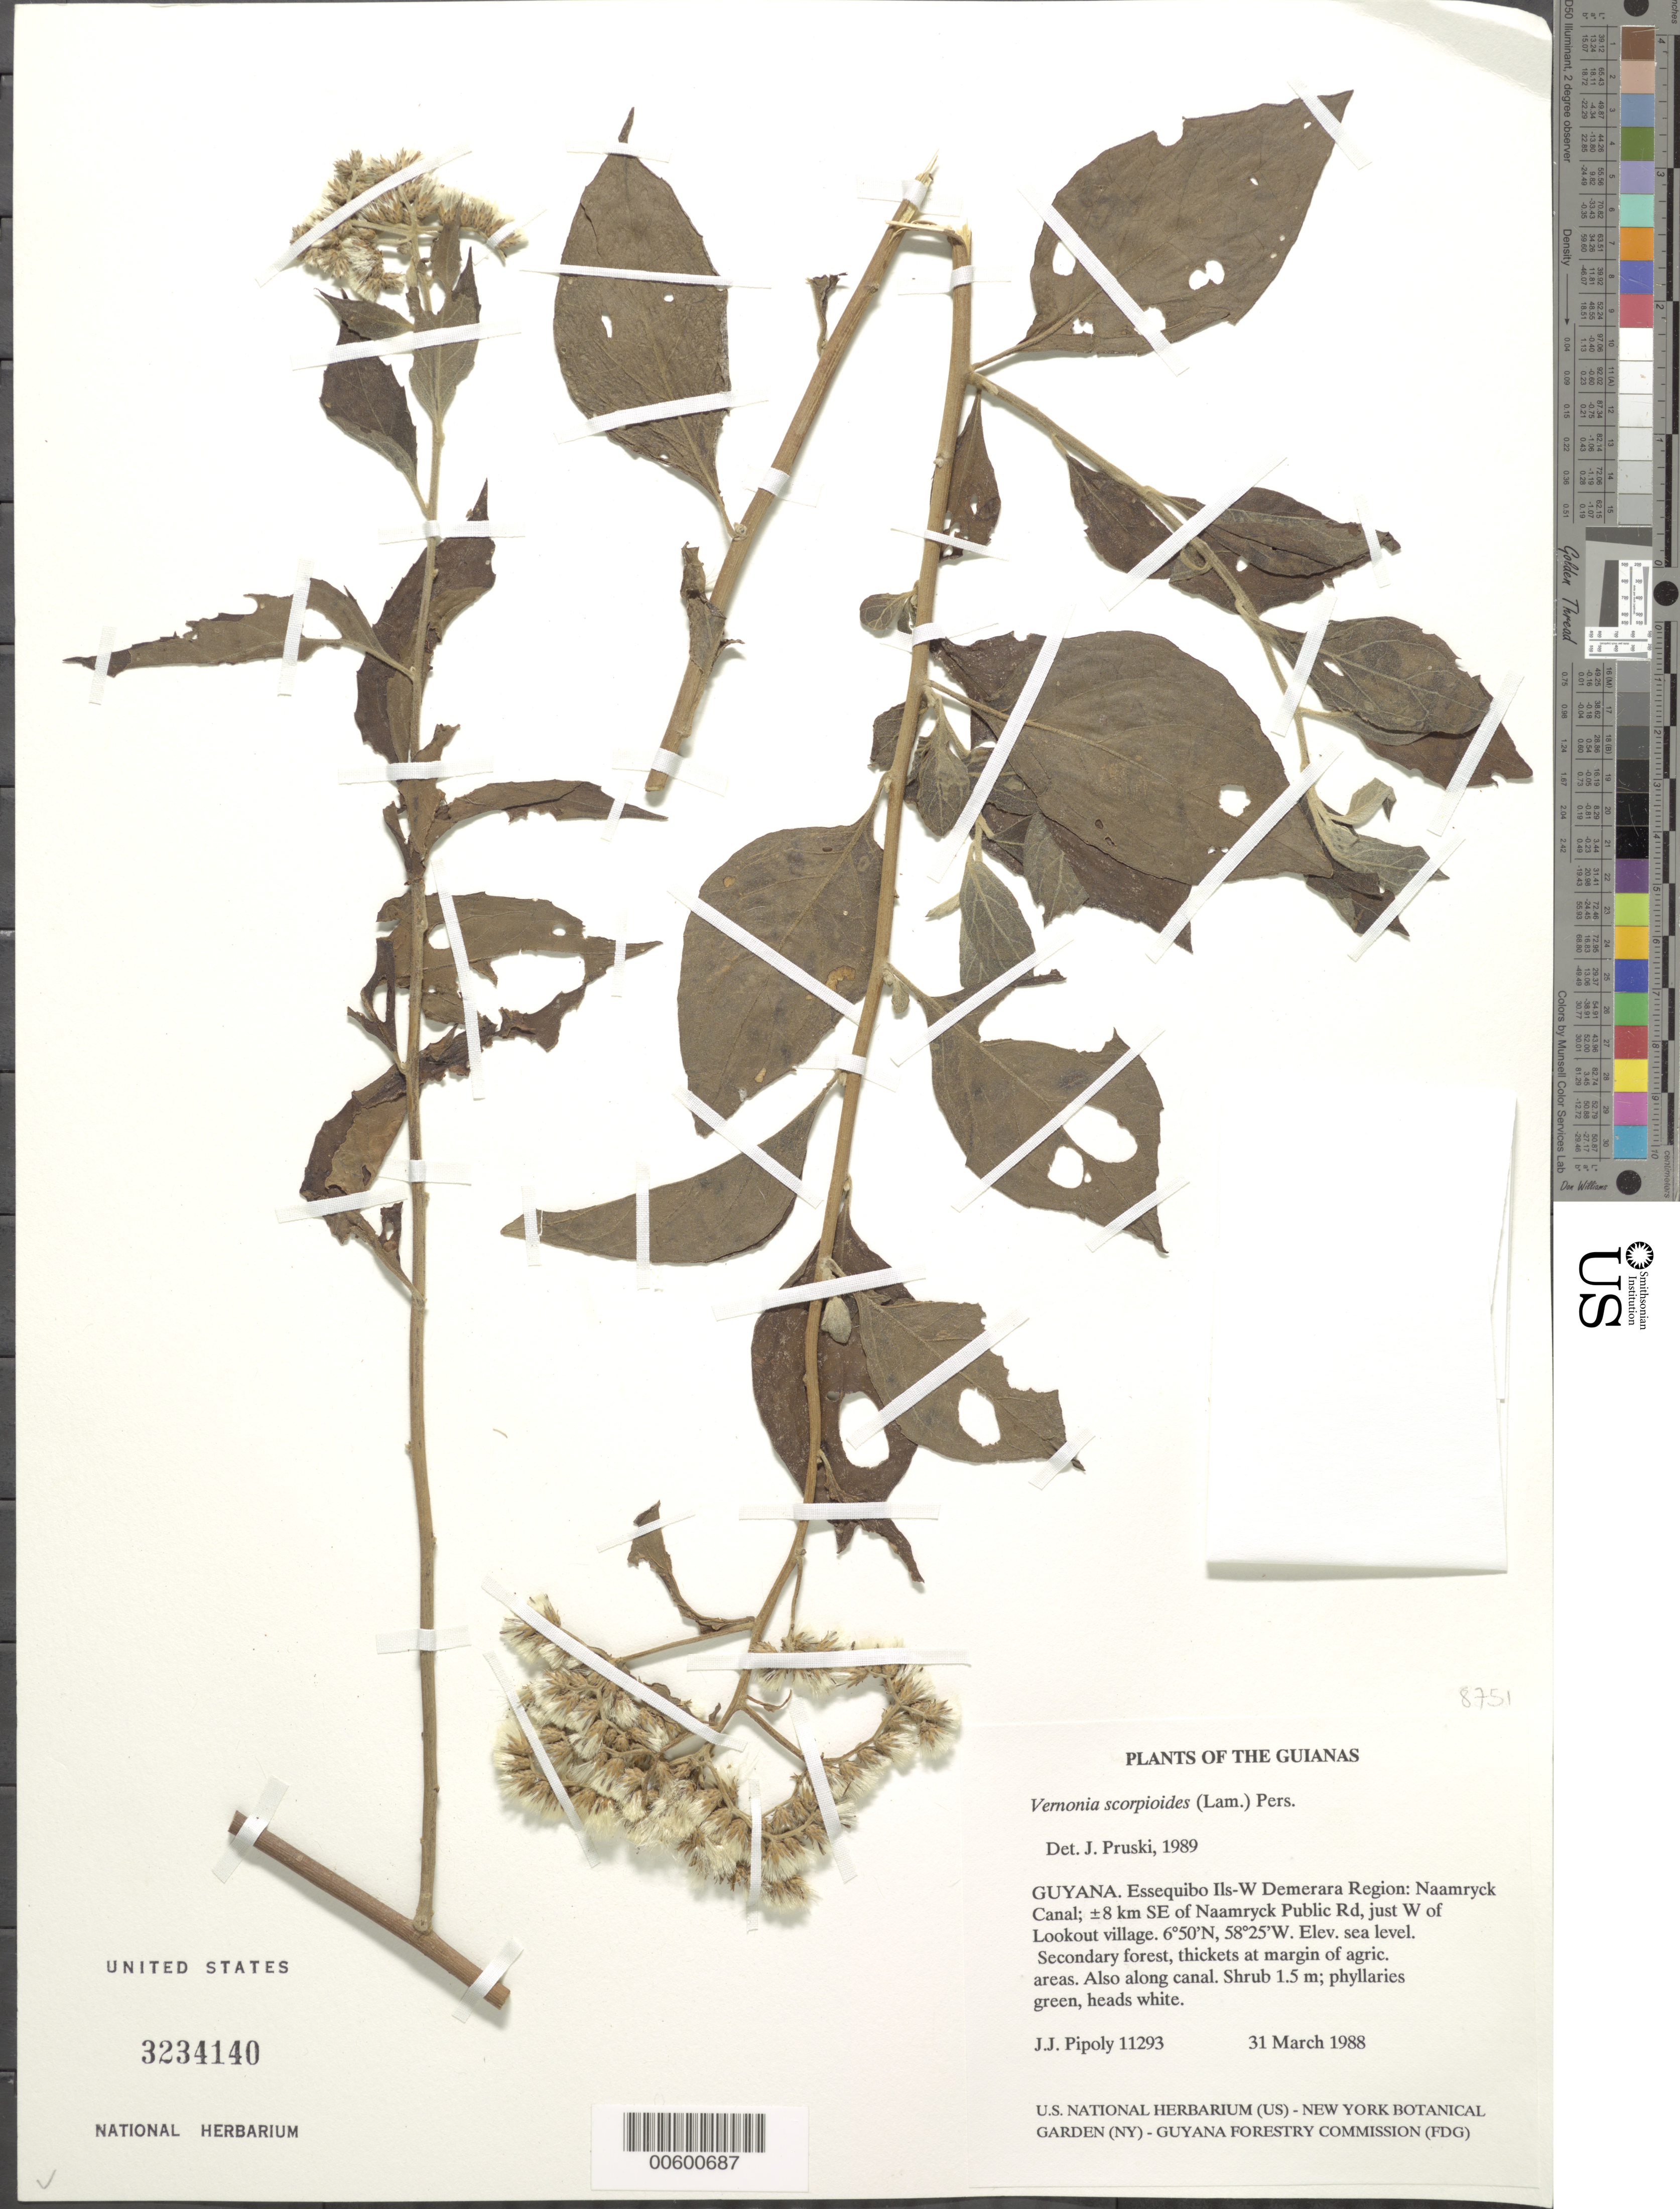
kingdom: Plantae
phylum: Tracheophyta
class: Magnoliopsida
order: Asterales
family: Asteraceae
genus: Cyrtocymura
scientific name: Cyrtocymura scorpioides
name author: (Lam.) H. Rob.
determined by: Pruski, J. F.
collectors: J. J. Pipoly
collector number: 11293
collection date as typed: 31 March 1987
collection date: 1987-03-31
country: Guyana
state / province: Essequibo Isl-W. Demerara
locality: Naamryck Canal; ±8 km SE of Naamryck Public Rd, just W of Lookout village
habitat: Secondary forest, thickets at margin of agric. areas. Also along canal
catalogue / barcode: US 3234140